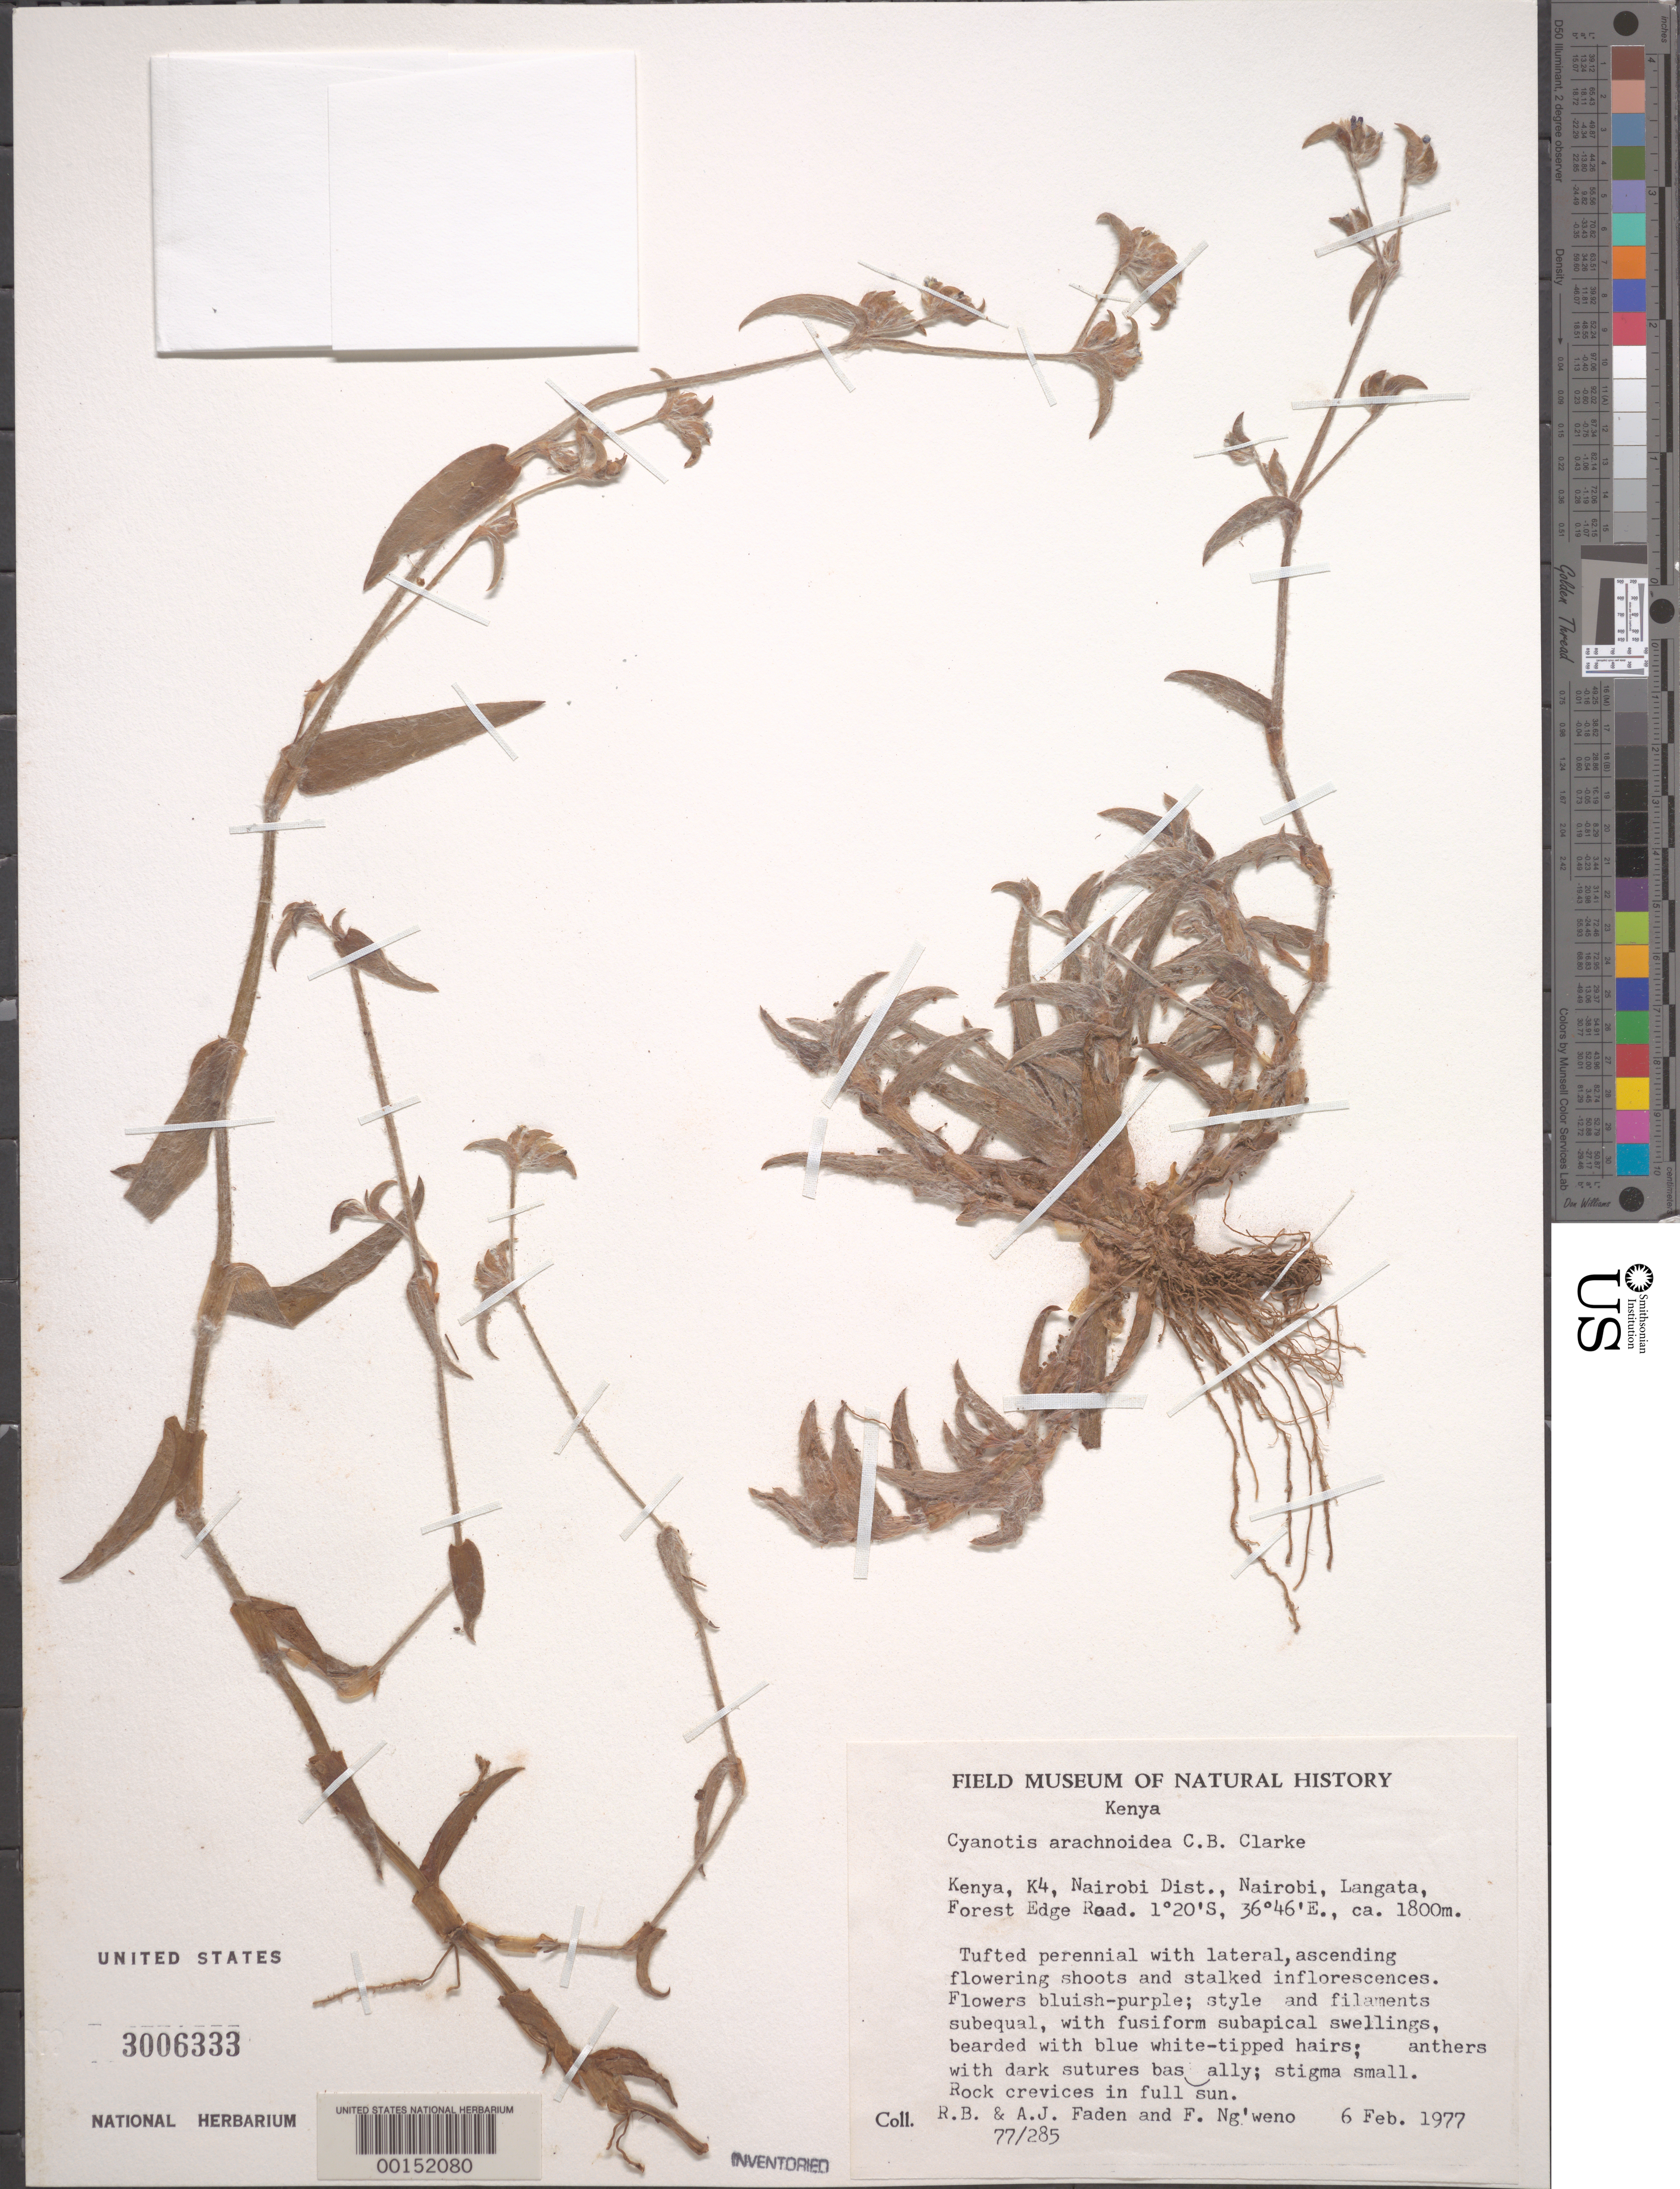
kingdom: Plantae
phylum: Tracheophyta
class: Liliopsida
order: Commelinales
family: Commelinaceae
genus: Cyanotis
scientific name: Cyanotis arachnoidea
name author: C.B. Clarke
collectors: R. B. Faden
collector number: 77/285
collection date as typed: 06 Feb 1977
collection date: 1977-02-06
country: Kenya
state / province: Nairobi Area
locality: Nairobi; langata forest road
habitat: Rock crevices, full sun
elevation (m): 1800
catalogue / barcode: US 3006333